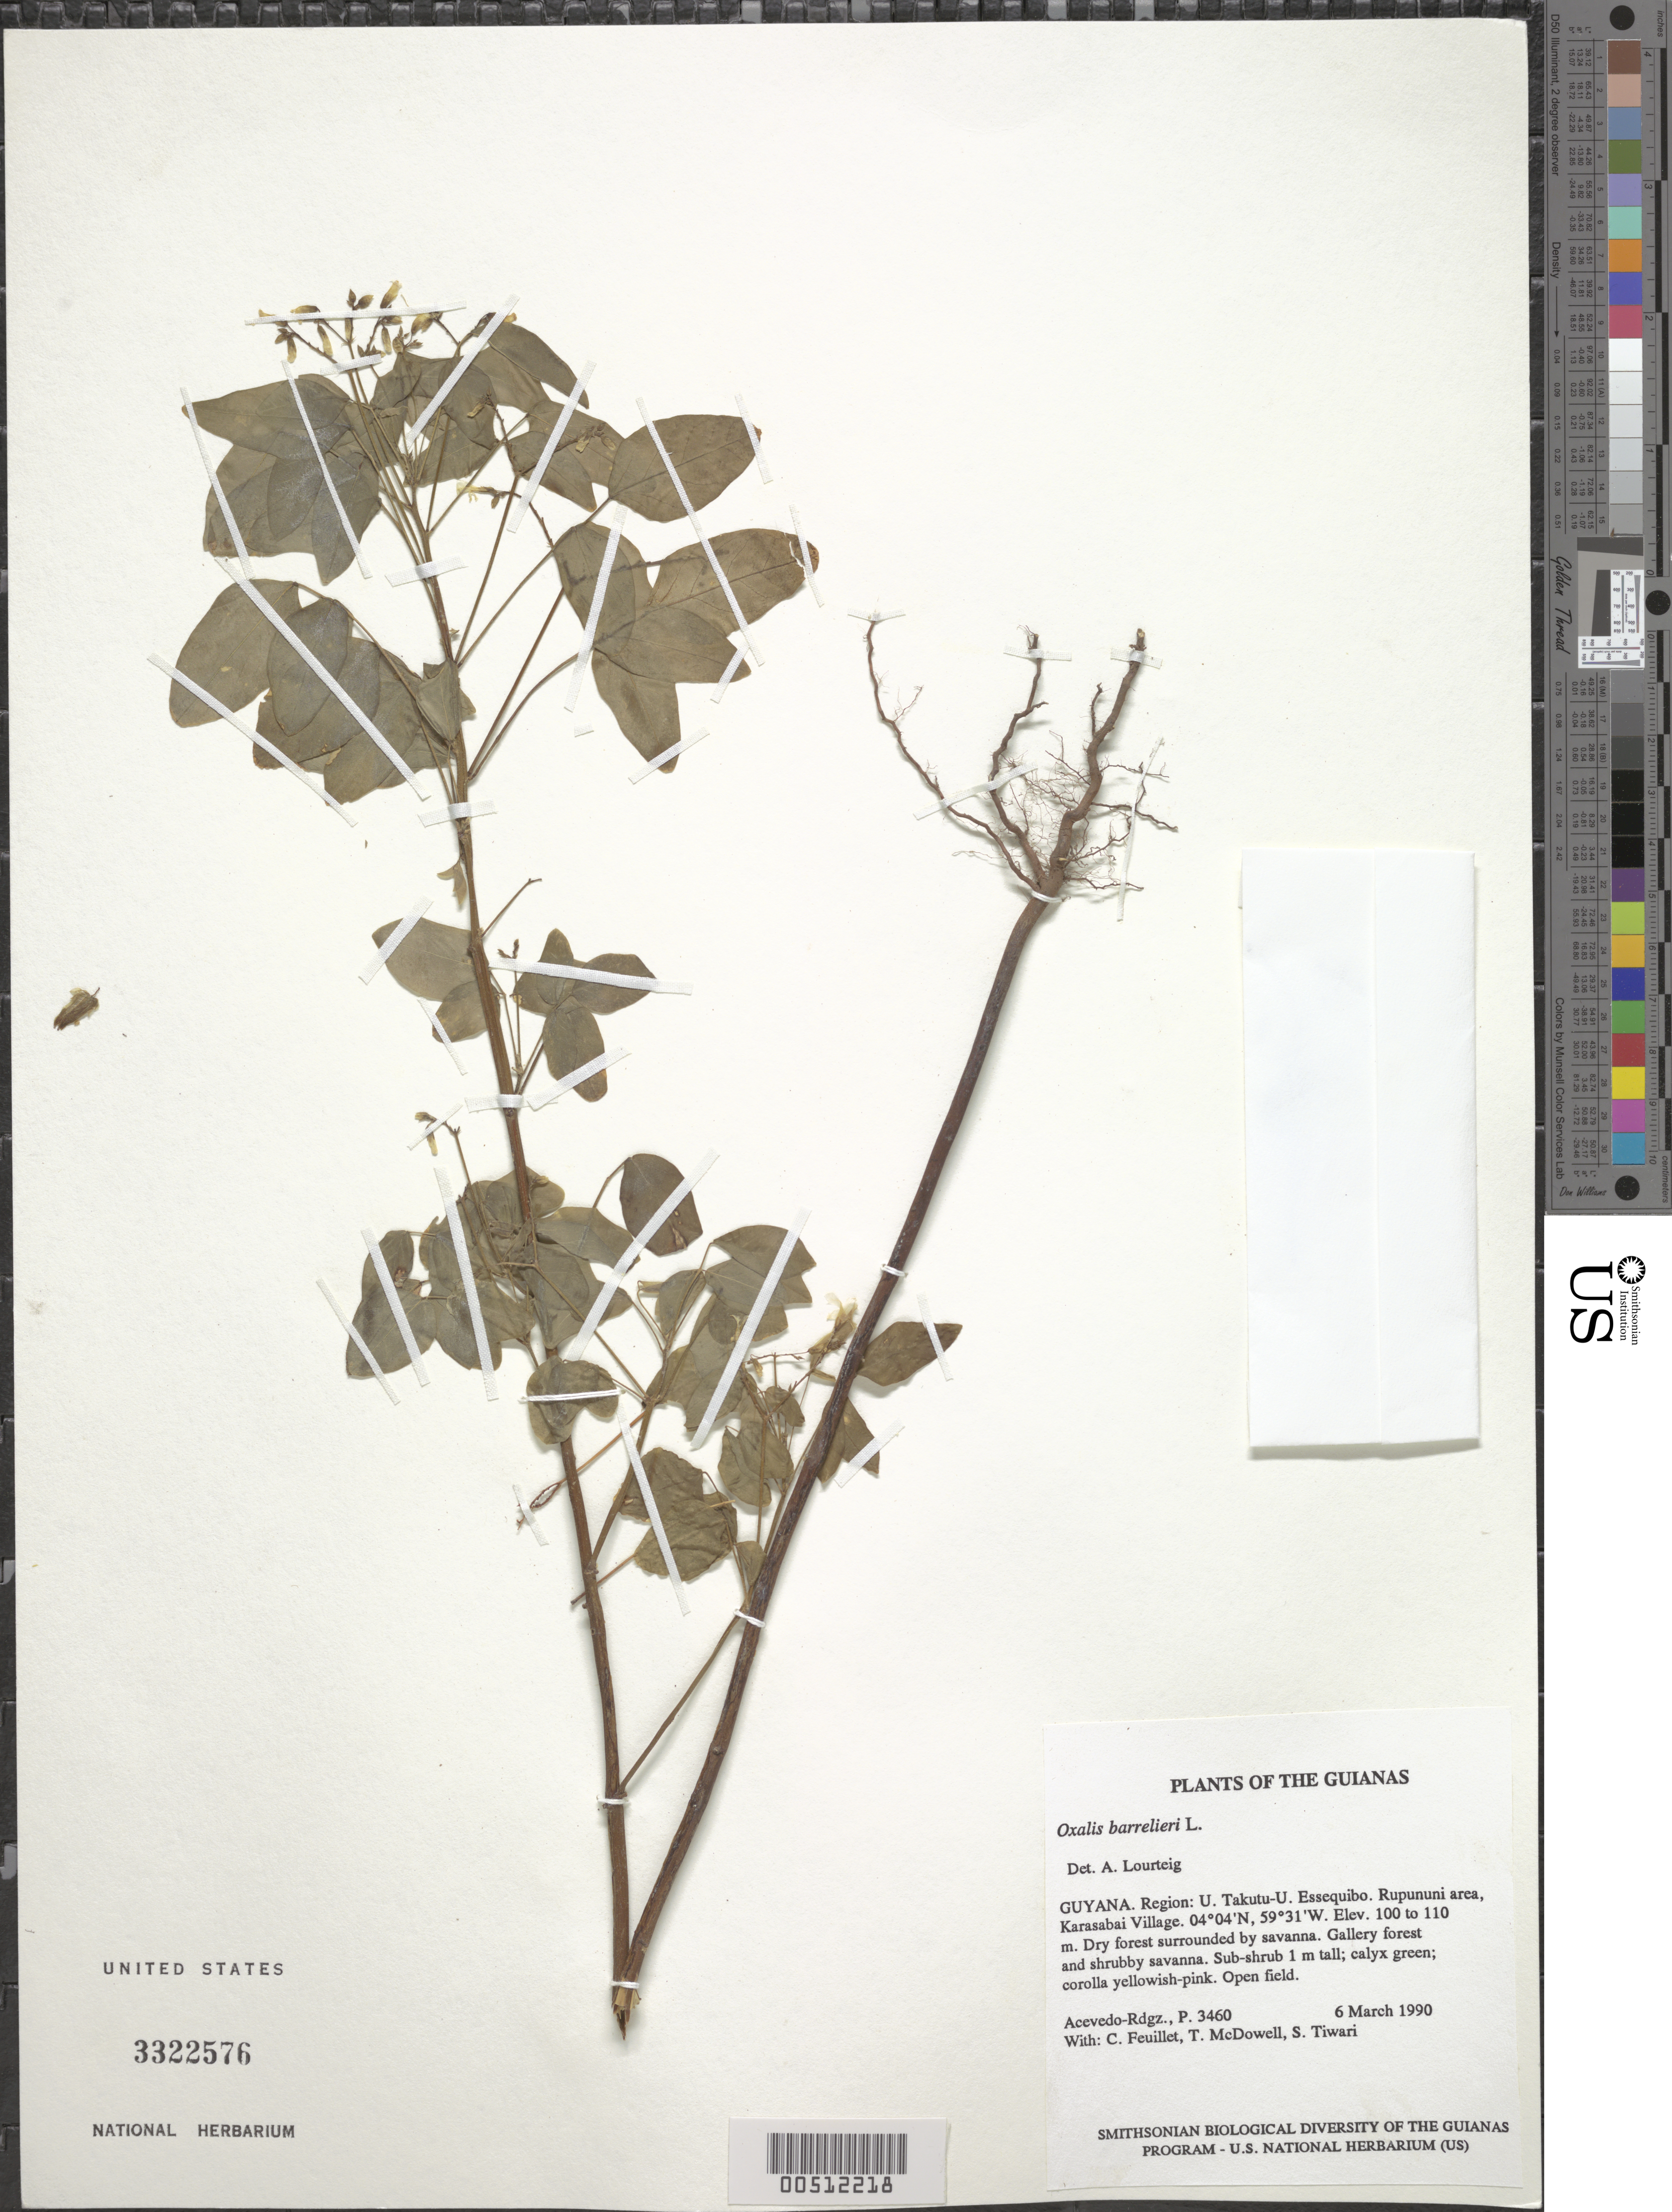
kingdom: Plantae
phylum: Tracheophyta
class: Magnoliopsida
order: Oxalidales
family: Oxalidaceae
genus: Oxalis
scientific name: Oxalis barrelieri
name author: L.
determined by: Lourteig, A.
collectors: P. Acevedo-Rodr., C. Feuillet, T. McDowell & S. Tiwari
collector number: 3460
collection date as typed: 06 Mar 1990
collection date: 1990-03-06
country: Guyana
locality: U. Takutu - U. Essequibo. Rupununi area, Karasabai Village.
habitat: Dry forest surrounded by savanna. Gallery forest and shrubby savanna.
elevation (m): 100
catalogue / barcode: US 3322576